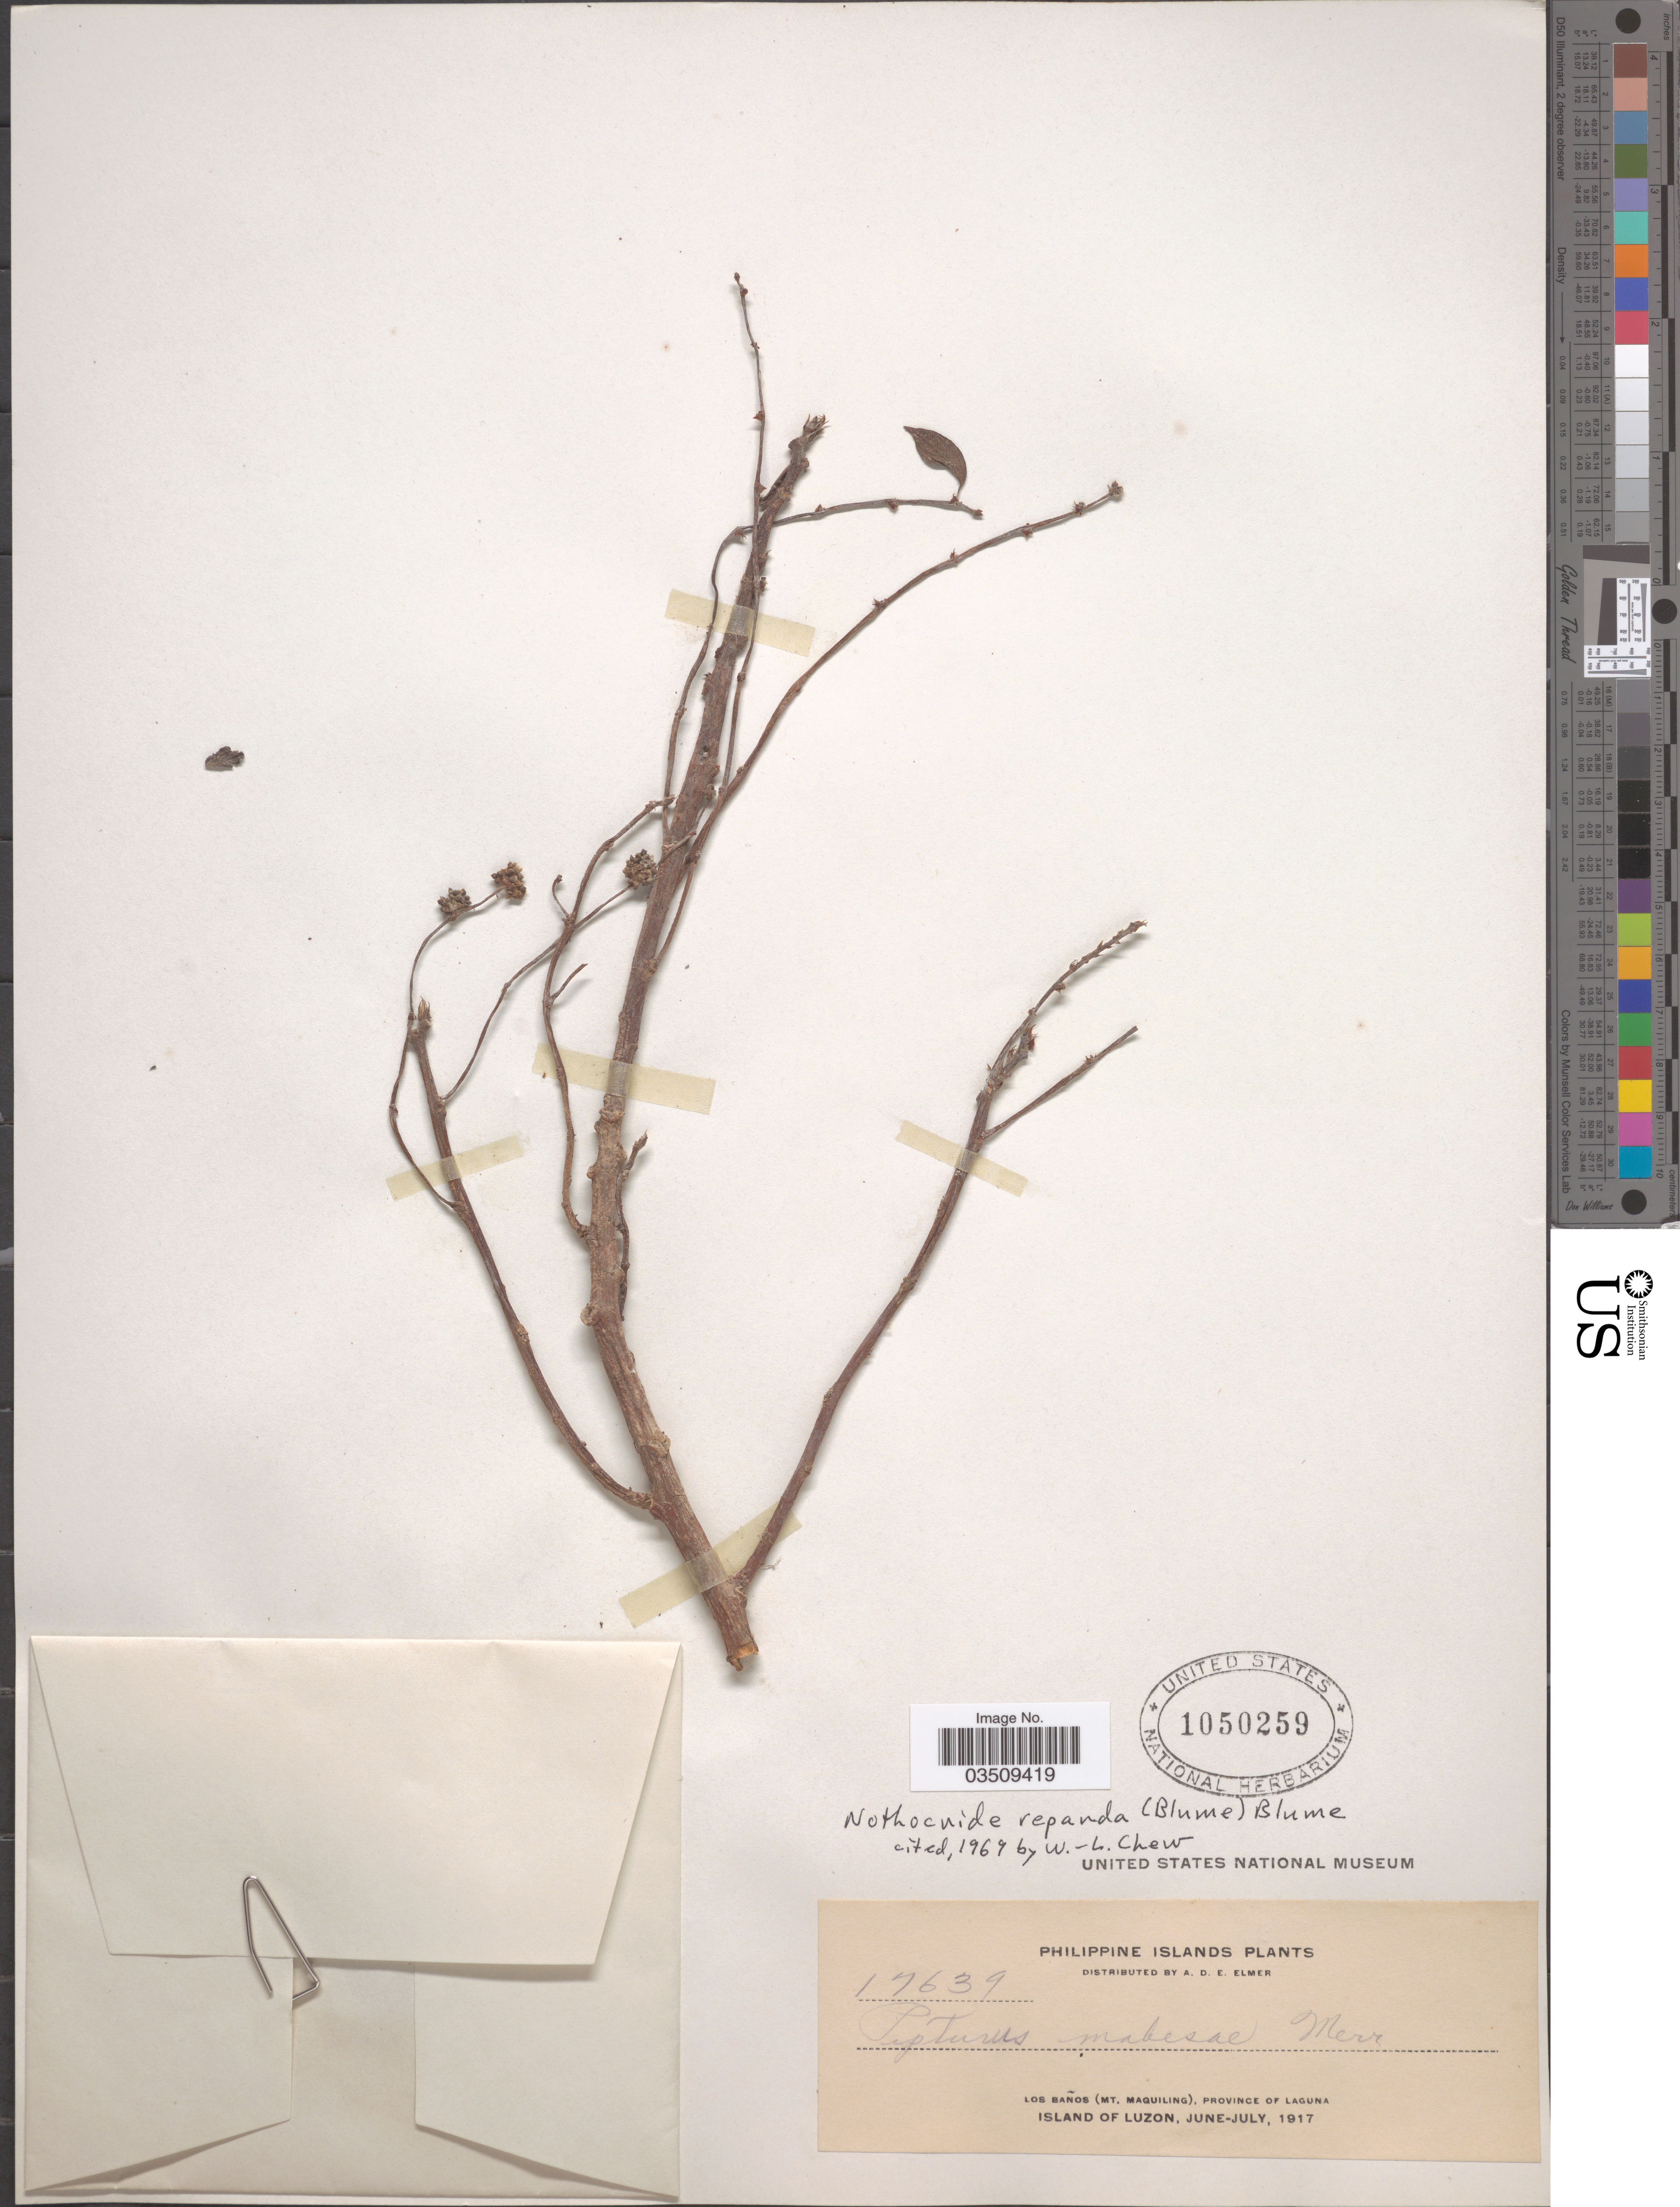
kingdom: Plantae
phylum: Tracheophyta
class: Magnoliopsida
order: Rosales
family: Urticaceae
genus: Nothocnide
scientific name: Nothocnide repanda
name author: (Blume) Blume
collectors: A. D. E. Elmer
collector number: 17639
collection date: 1917-06/1917-07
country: Philippines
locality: Los Baños (Mt. Maquiling), Province of Laguna. Island of Luzon.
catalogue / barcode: US 1050259